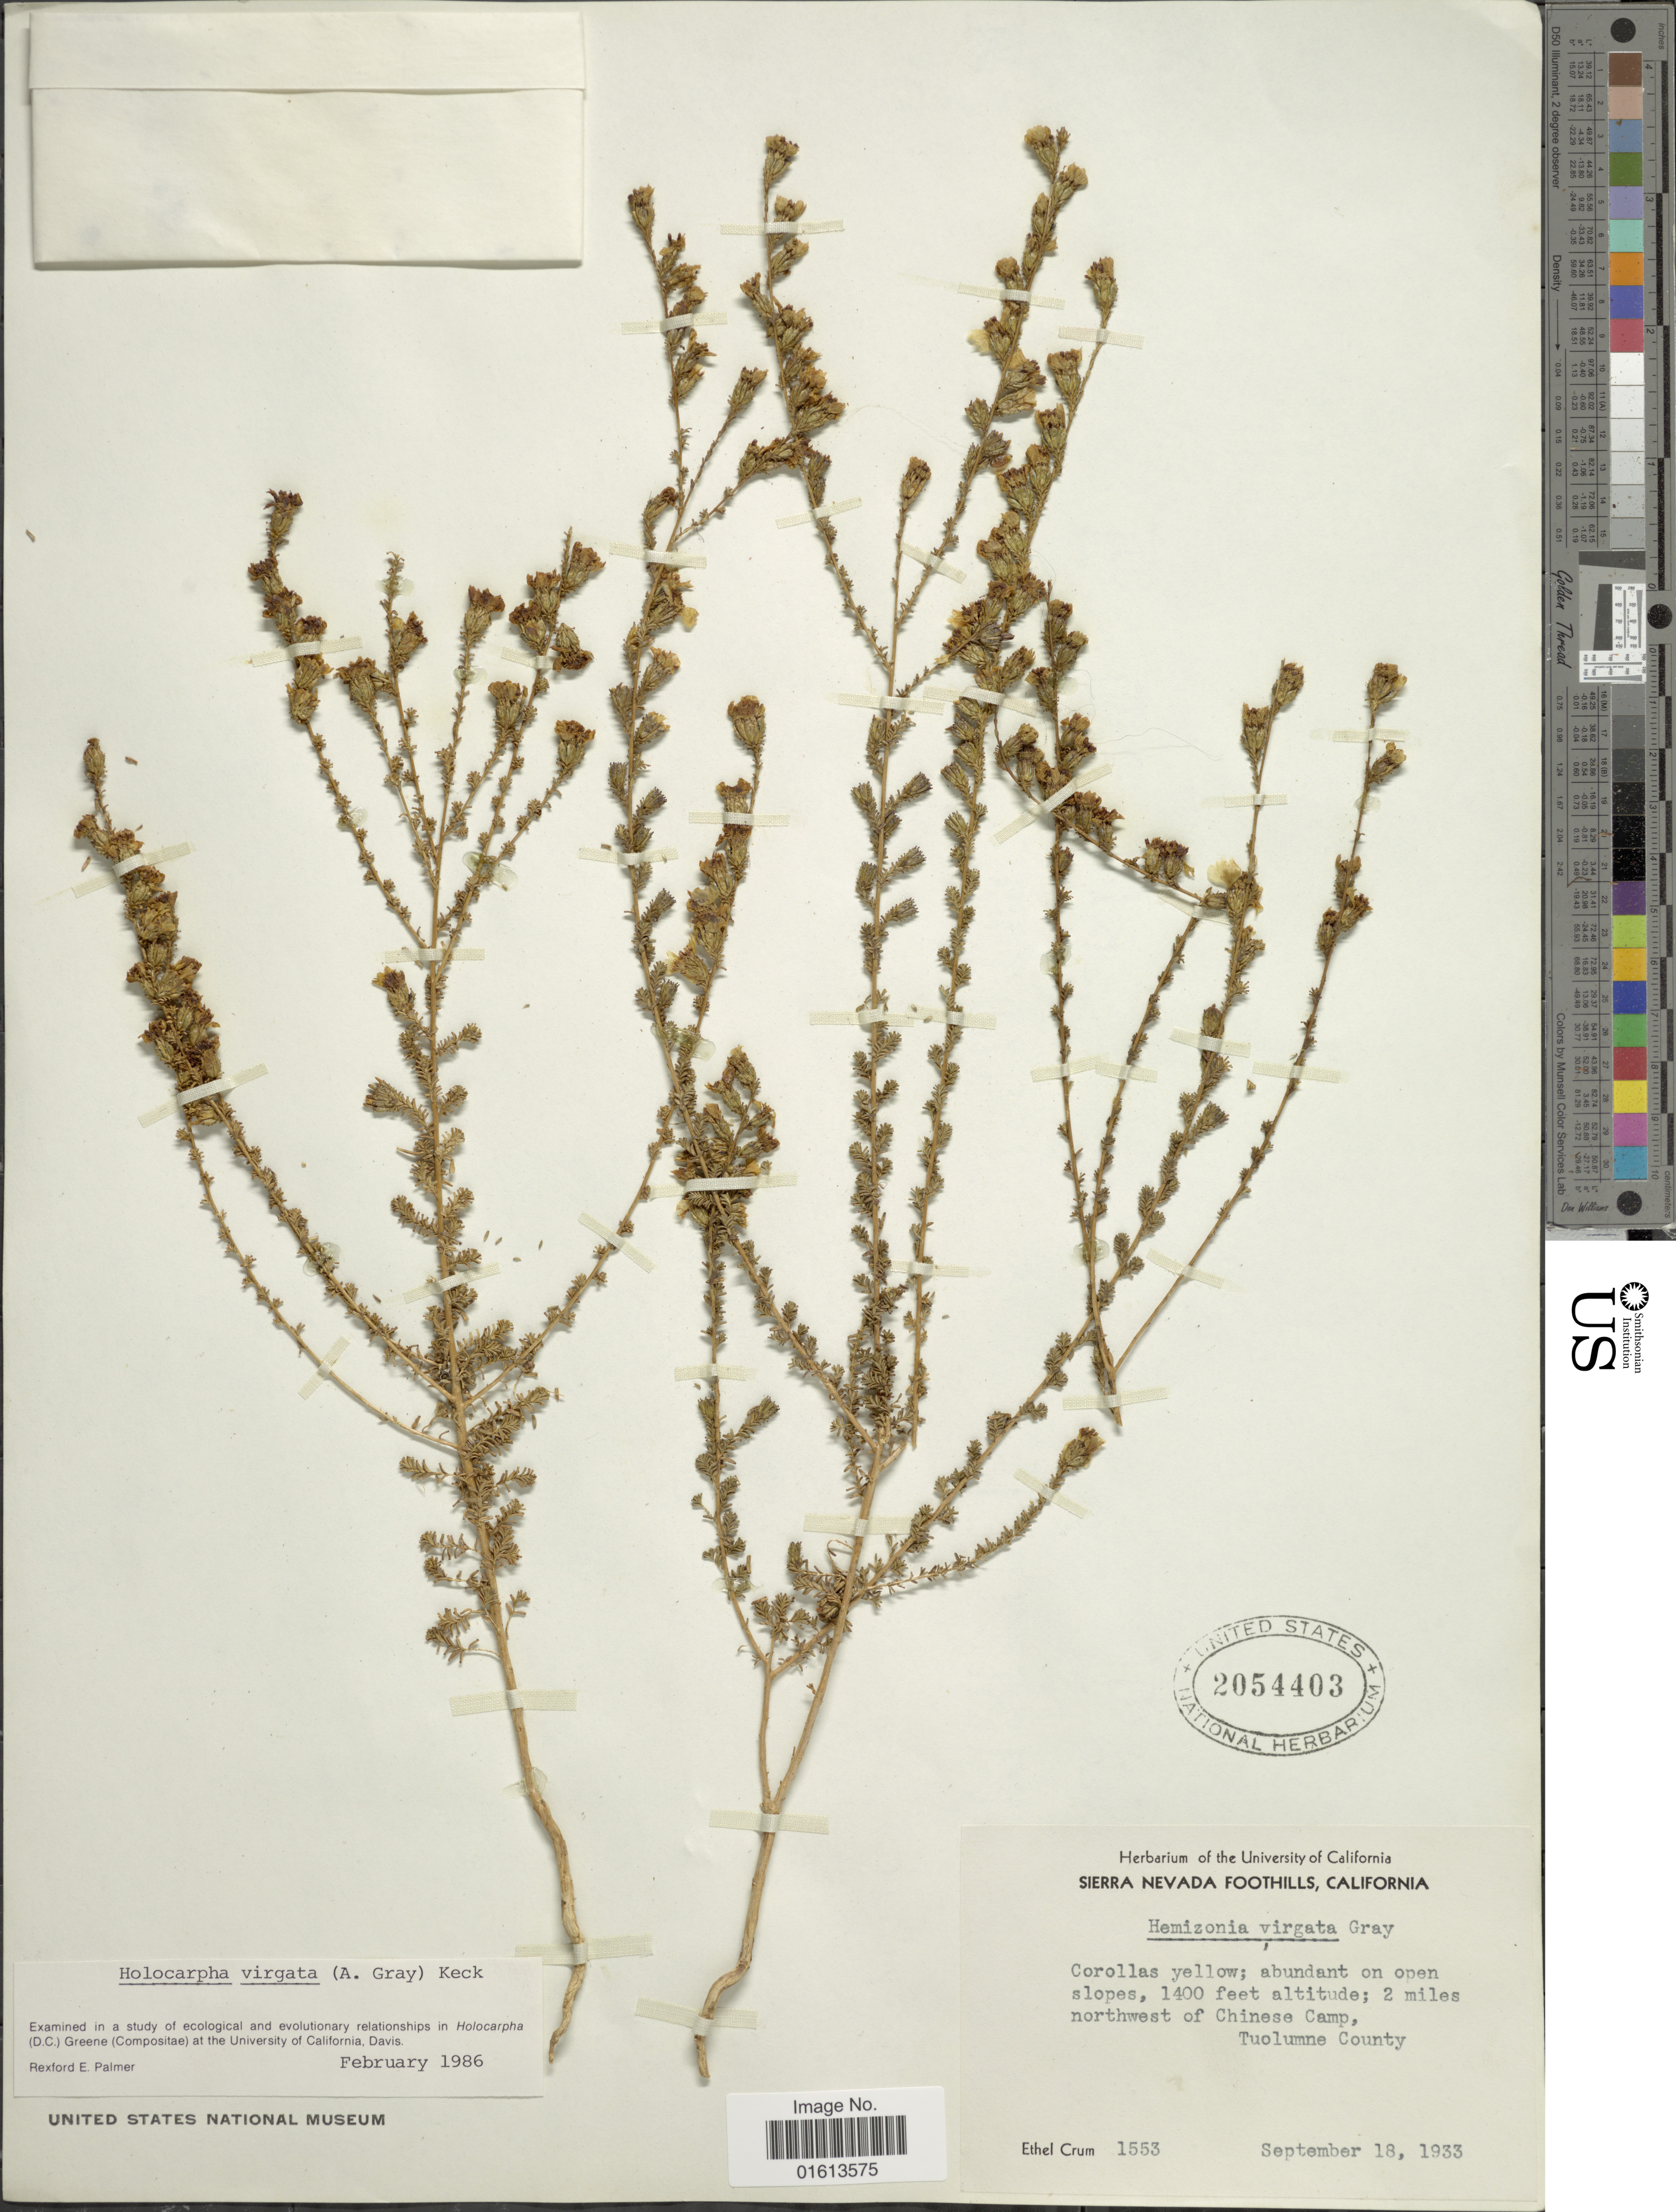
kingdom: Plantae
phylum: Tracheophyta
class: Magnoliopsida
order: Asterales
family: Asteraceae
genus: Holocarpha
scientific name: Holocarpha virgata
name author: (A. Gray) D.D. Keck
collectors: E. K. Crum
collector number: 1553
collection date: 1933-09-18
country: United States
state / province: California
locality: Sierra Nevada Foothills, California. Corollas yellow; abundant on open slopes; 2 miles northwest of Chinese Camp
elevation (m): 427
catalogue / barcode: US 2054403